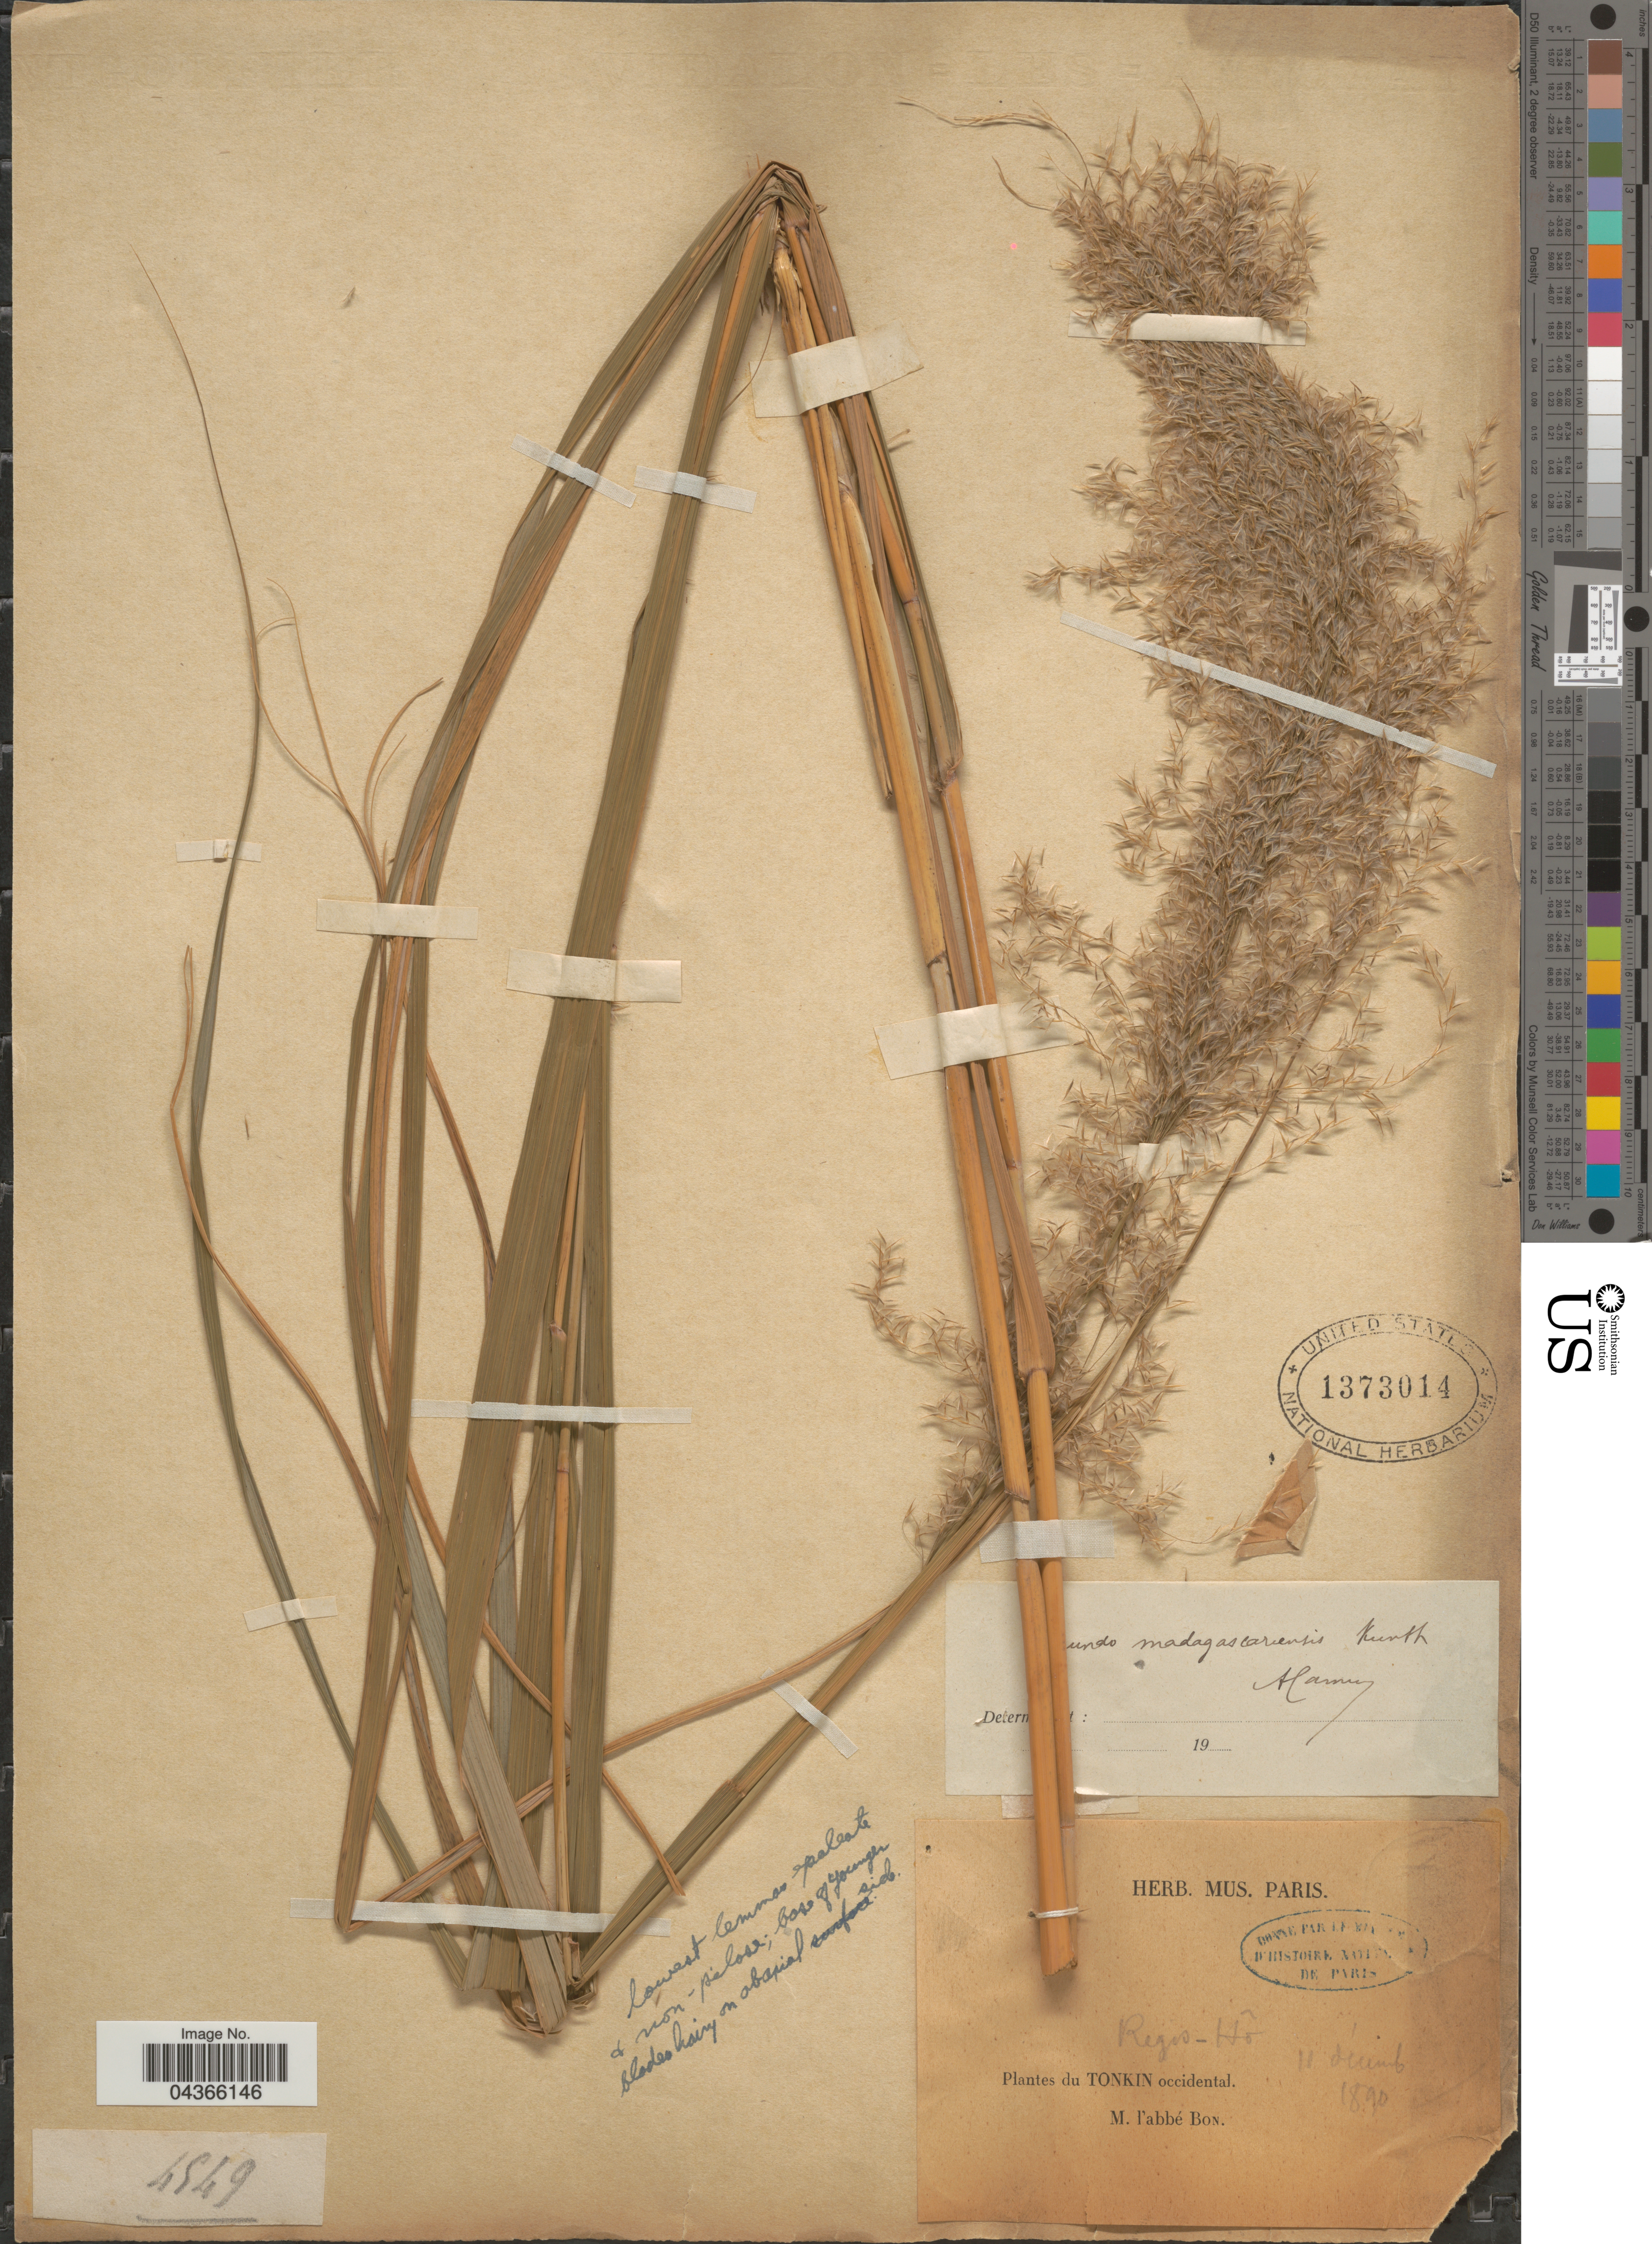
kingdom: Plantae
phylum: Tracheophyta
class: Liliopsida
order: Poales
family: Poaceae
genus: Neyraudia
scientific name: Neyraudia arundinacea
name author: (L.) Henr.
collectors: H. F. Bon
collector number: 4549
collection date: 1890-12-11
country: Vietnam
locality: Regio-Hô. Tonkin occidental.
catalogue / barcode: US 1373014